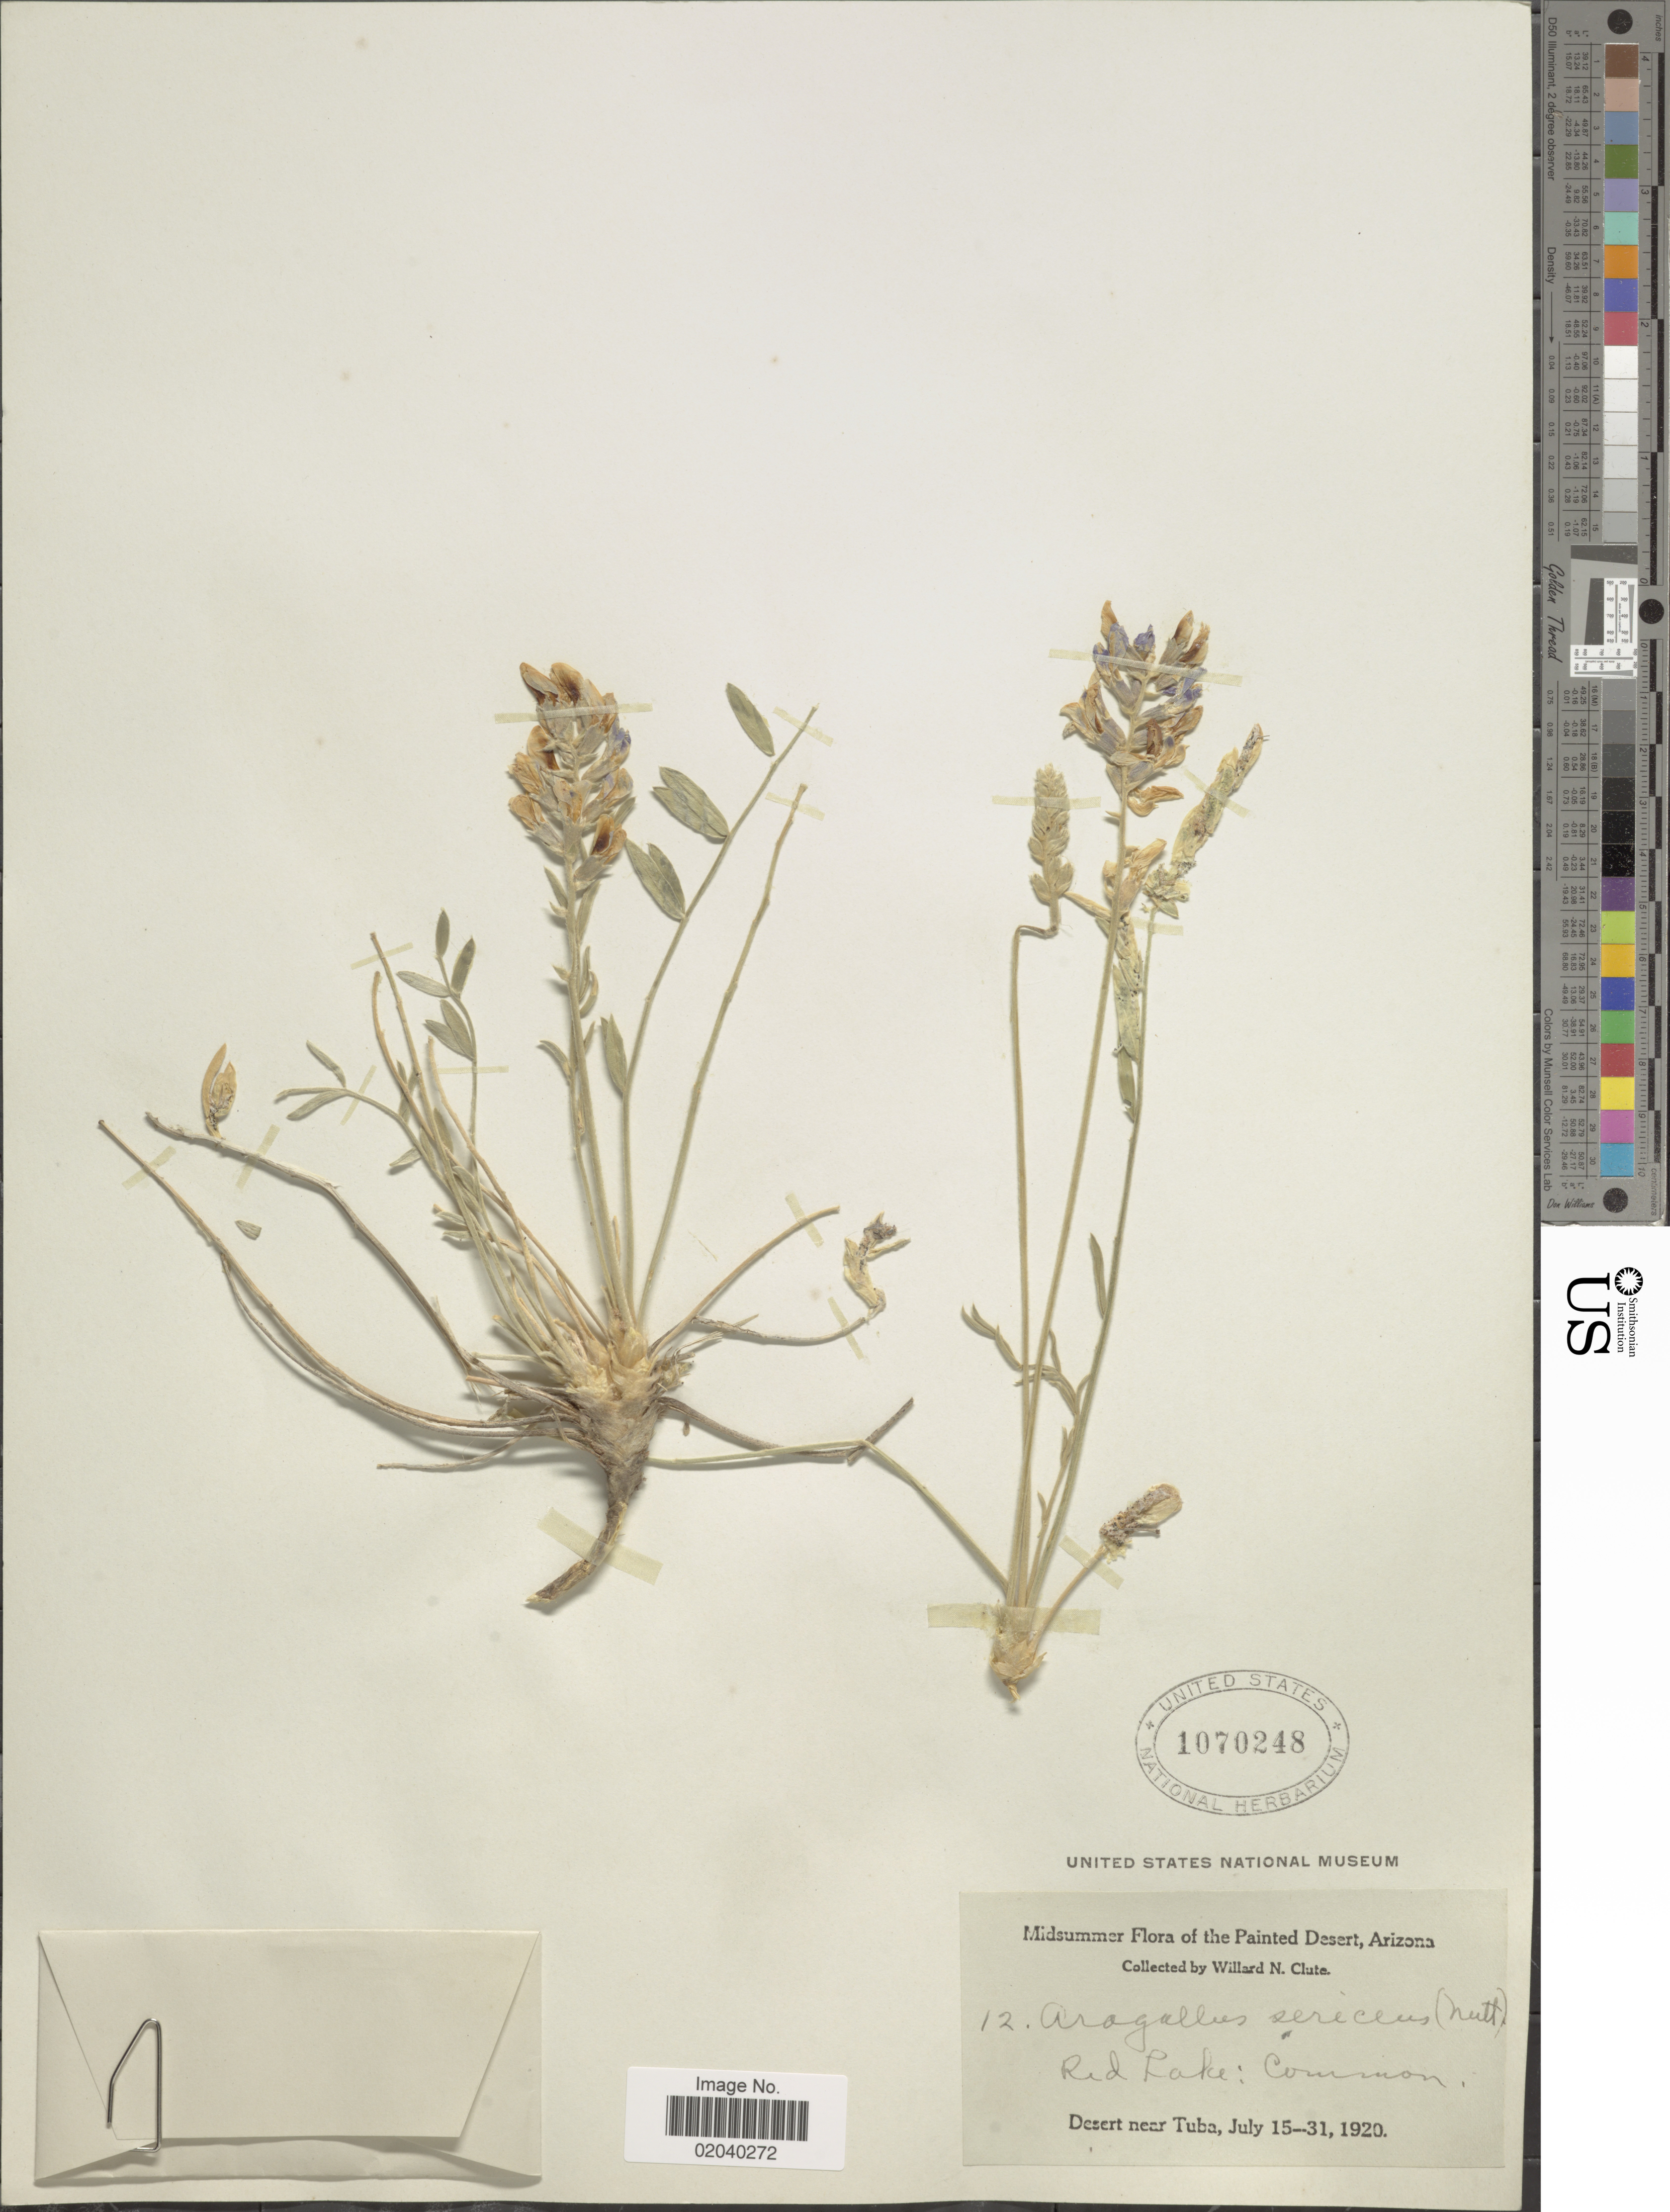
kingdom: Plantae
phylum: Tracheophyta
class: Magnoliopsida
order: Fabales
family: Fabaceae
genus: Oxytropis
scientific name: Oxytropis sericea var. sericea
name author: Nutt.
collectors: W. N. Clute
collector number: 12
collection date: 1920-07-15/1920-07-31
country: United States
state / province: Arizona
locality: Midsummer of the Painted Desert, red Lake: common, Desert Tuba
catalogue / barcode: US 1070248